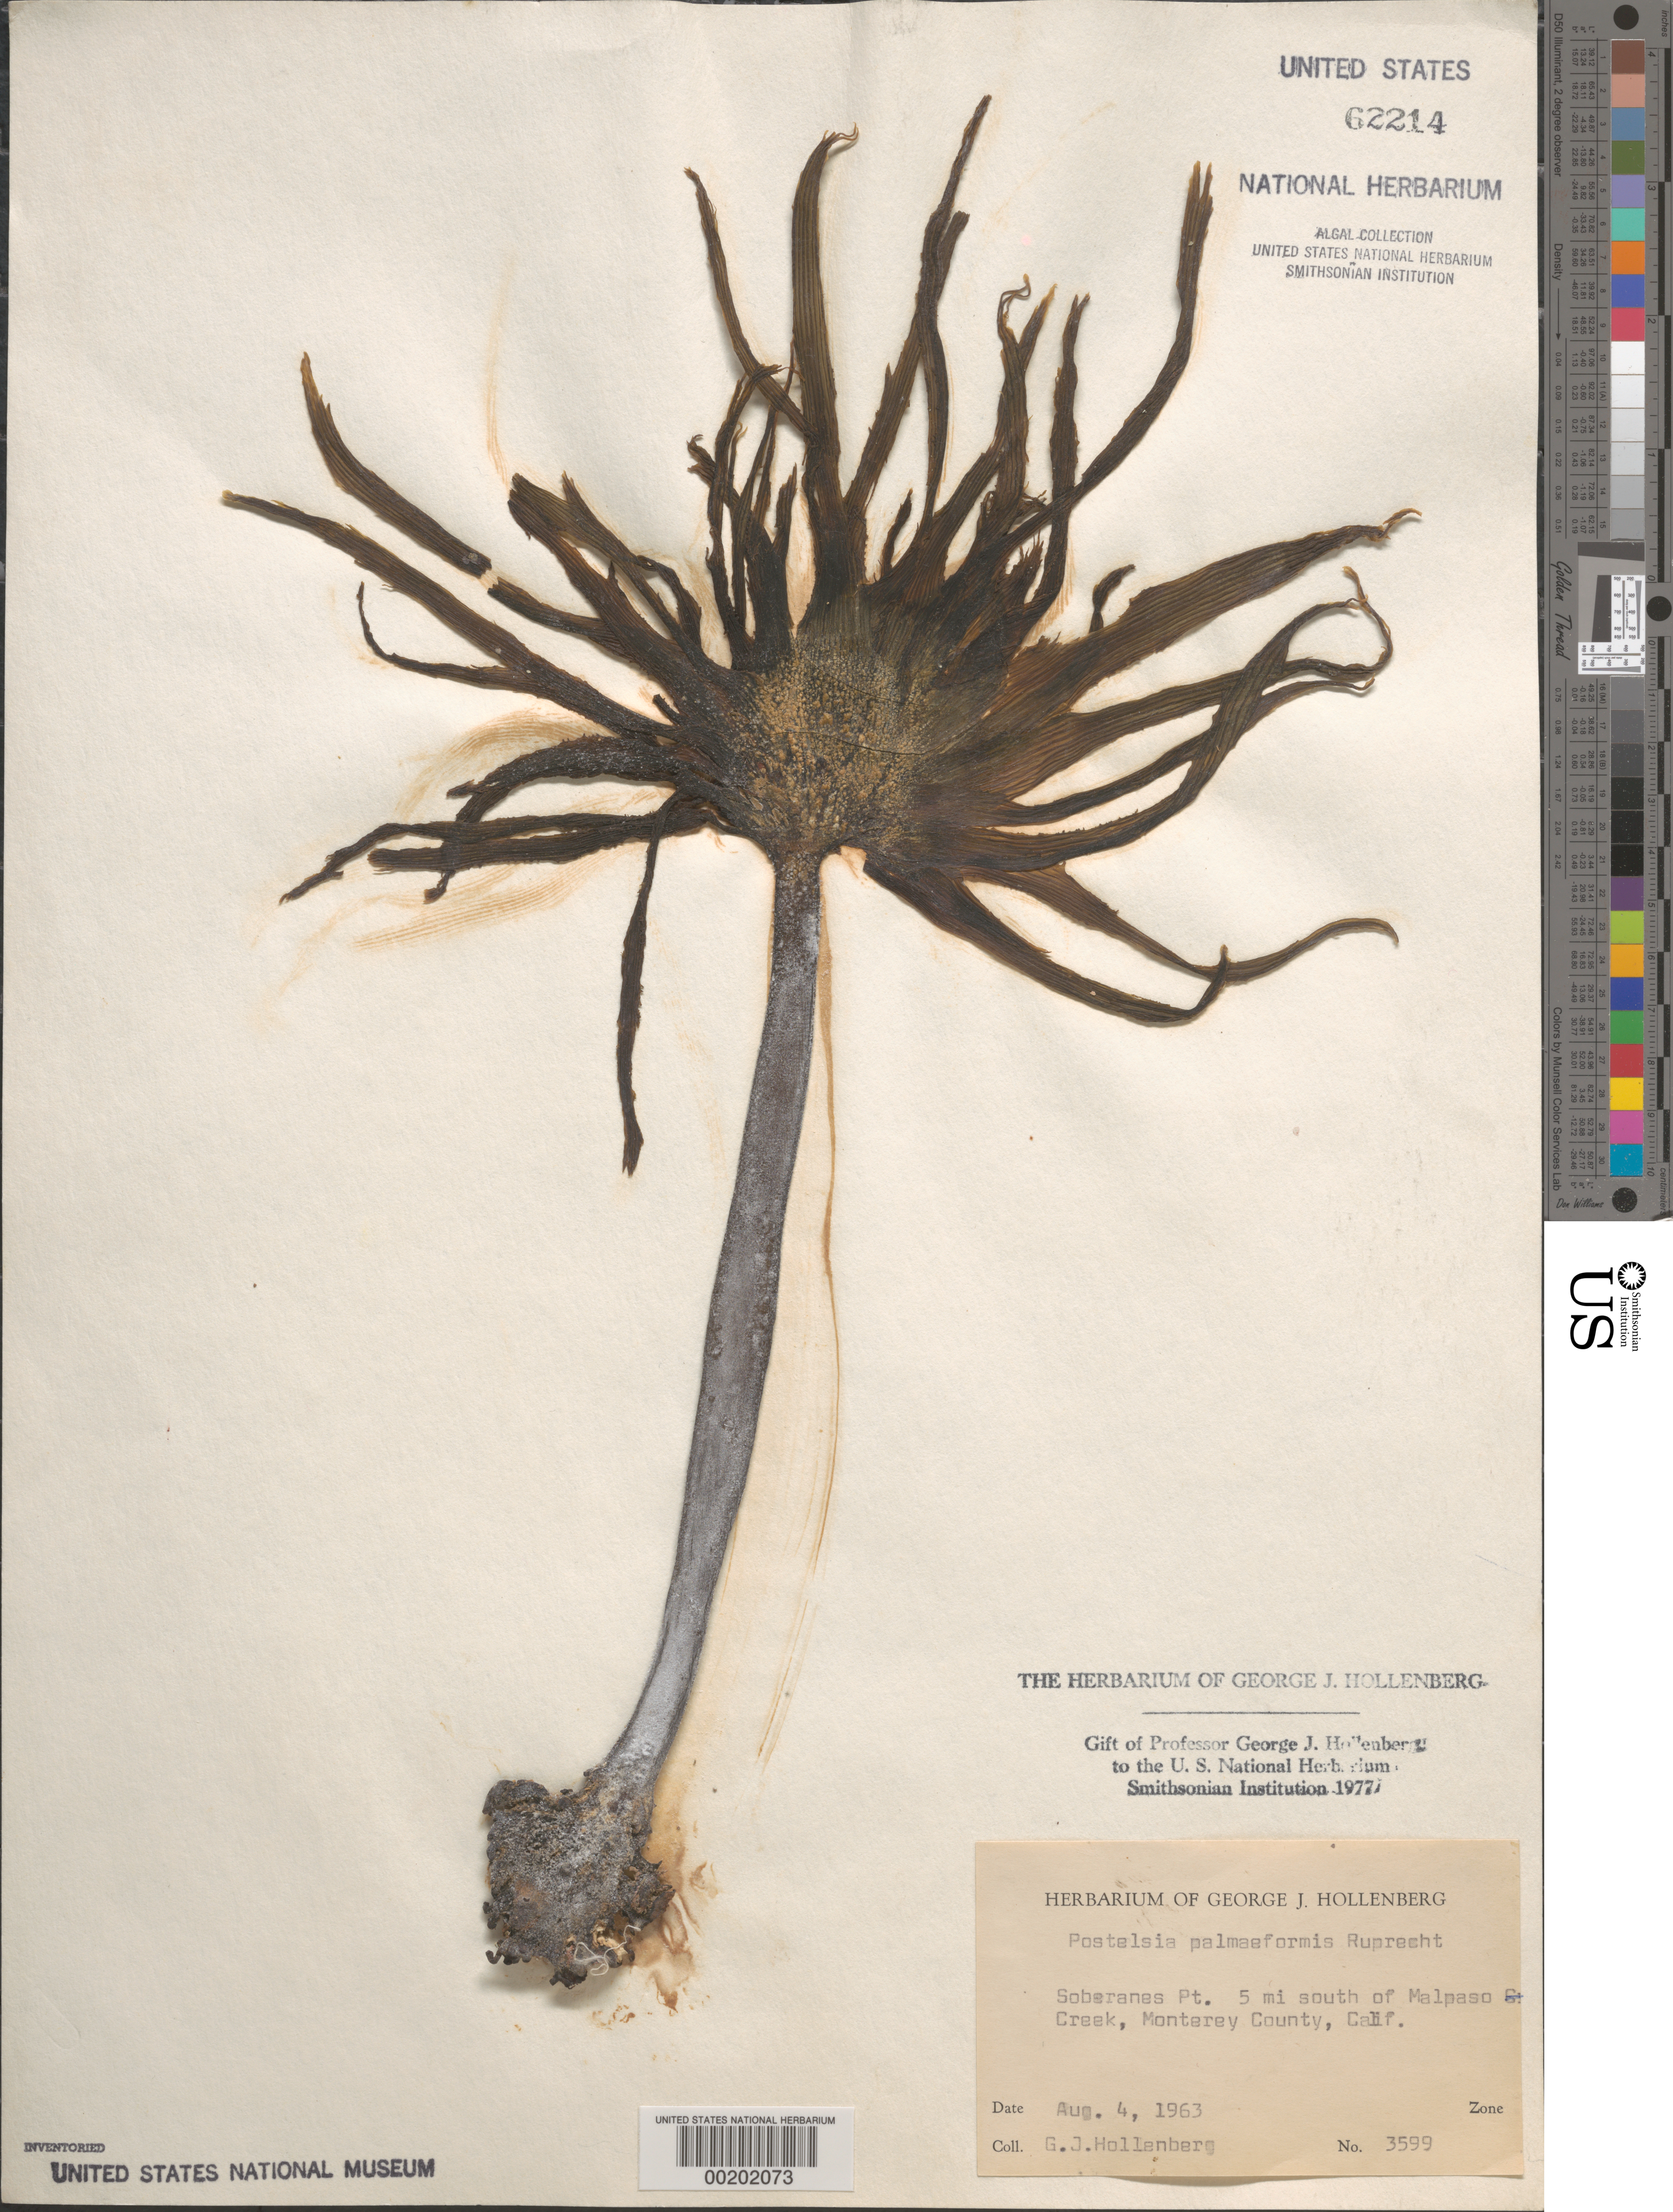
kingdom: Chromista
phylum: Ochrophyta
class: Phaeophyceae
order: Laminariales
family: Laminariaceae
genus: Postelsia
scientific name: Postelsia palmaeformis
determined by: Hollenberg, George J.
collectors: G. Hollenberg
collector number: GJH 3599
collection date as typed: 04 Aug 1963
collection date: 1963-08-04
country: United States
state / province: California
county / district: Monterey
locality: Soberanes Point, 5 miles south of Malpaso Creek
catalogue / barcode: US 62214